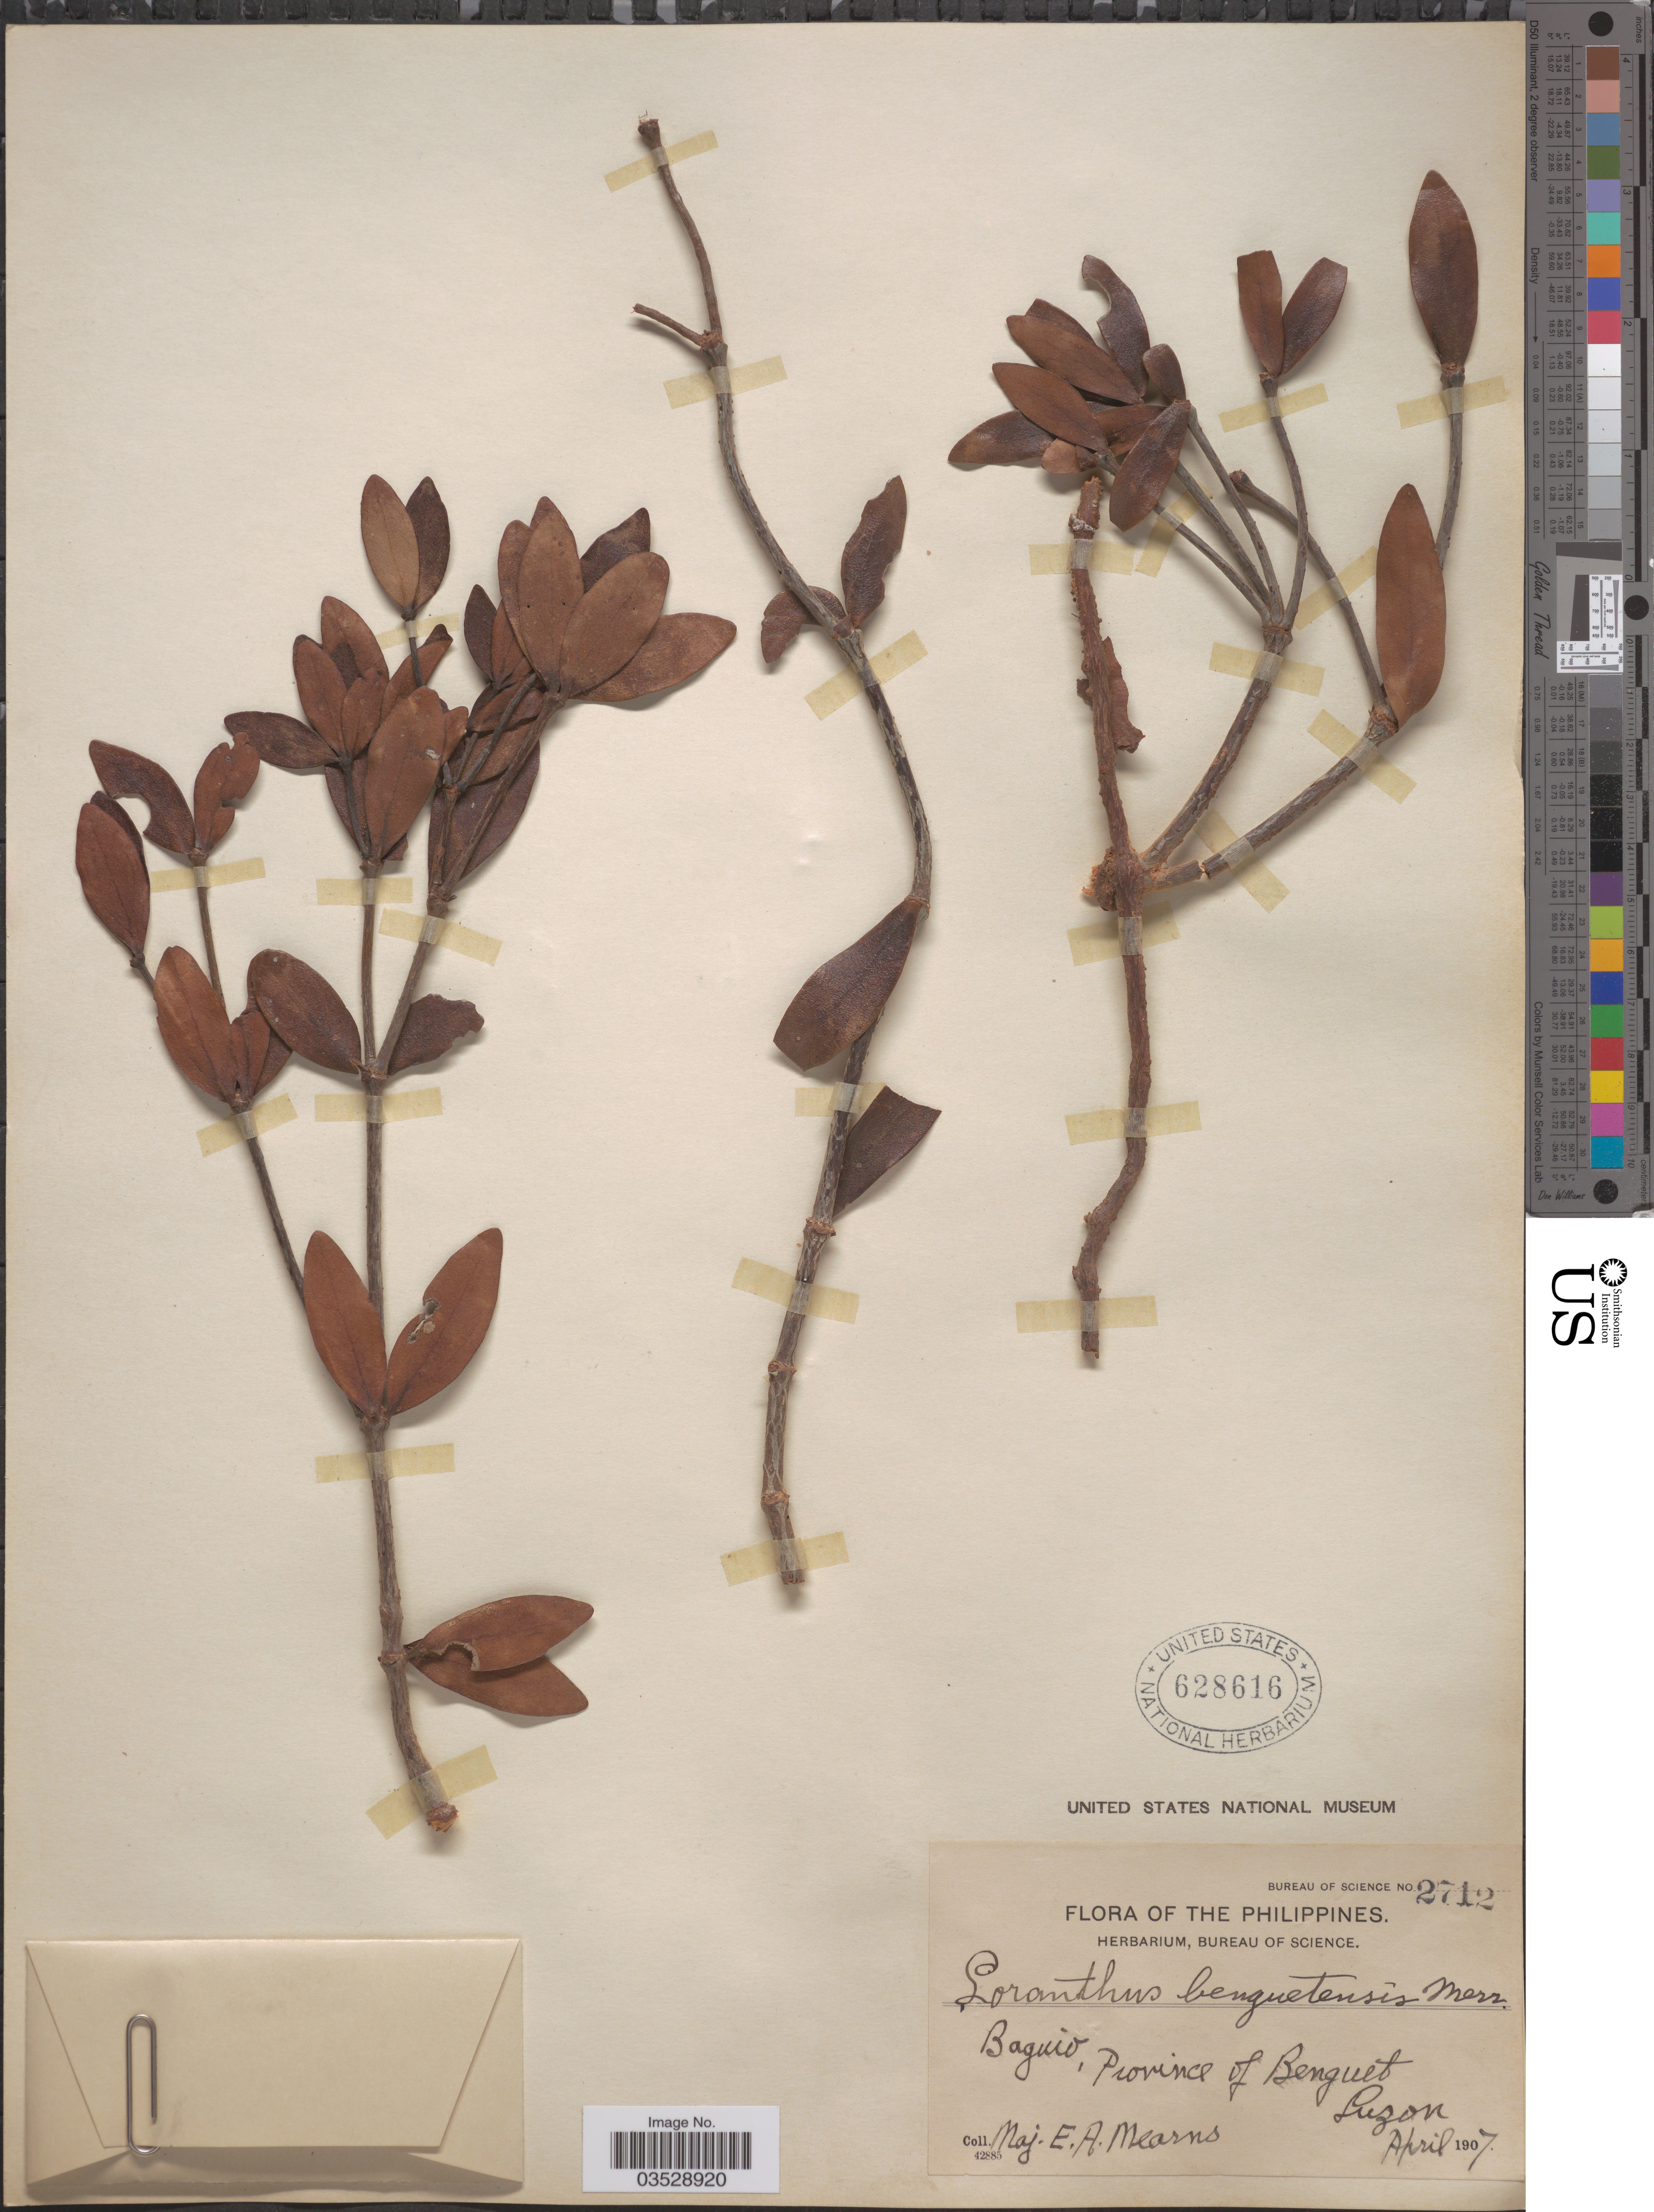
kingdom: Plantae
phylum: Tracheophyta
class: Magnoliopsida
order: Santalales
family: Loranthaceae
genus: Amyema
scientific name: Amyema benguetensis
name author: Danser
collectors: E. A. Mearns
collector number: Bureau of Science 2712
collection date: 1907-04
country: Philippines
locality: Baguio, Province of Benguet, Luzon.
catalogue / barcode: US 628616